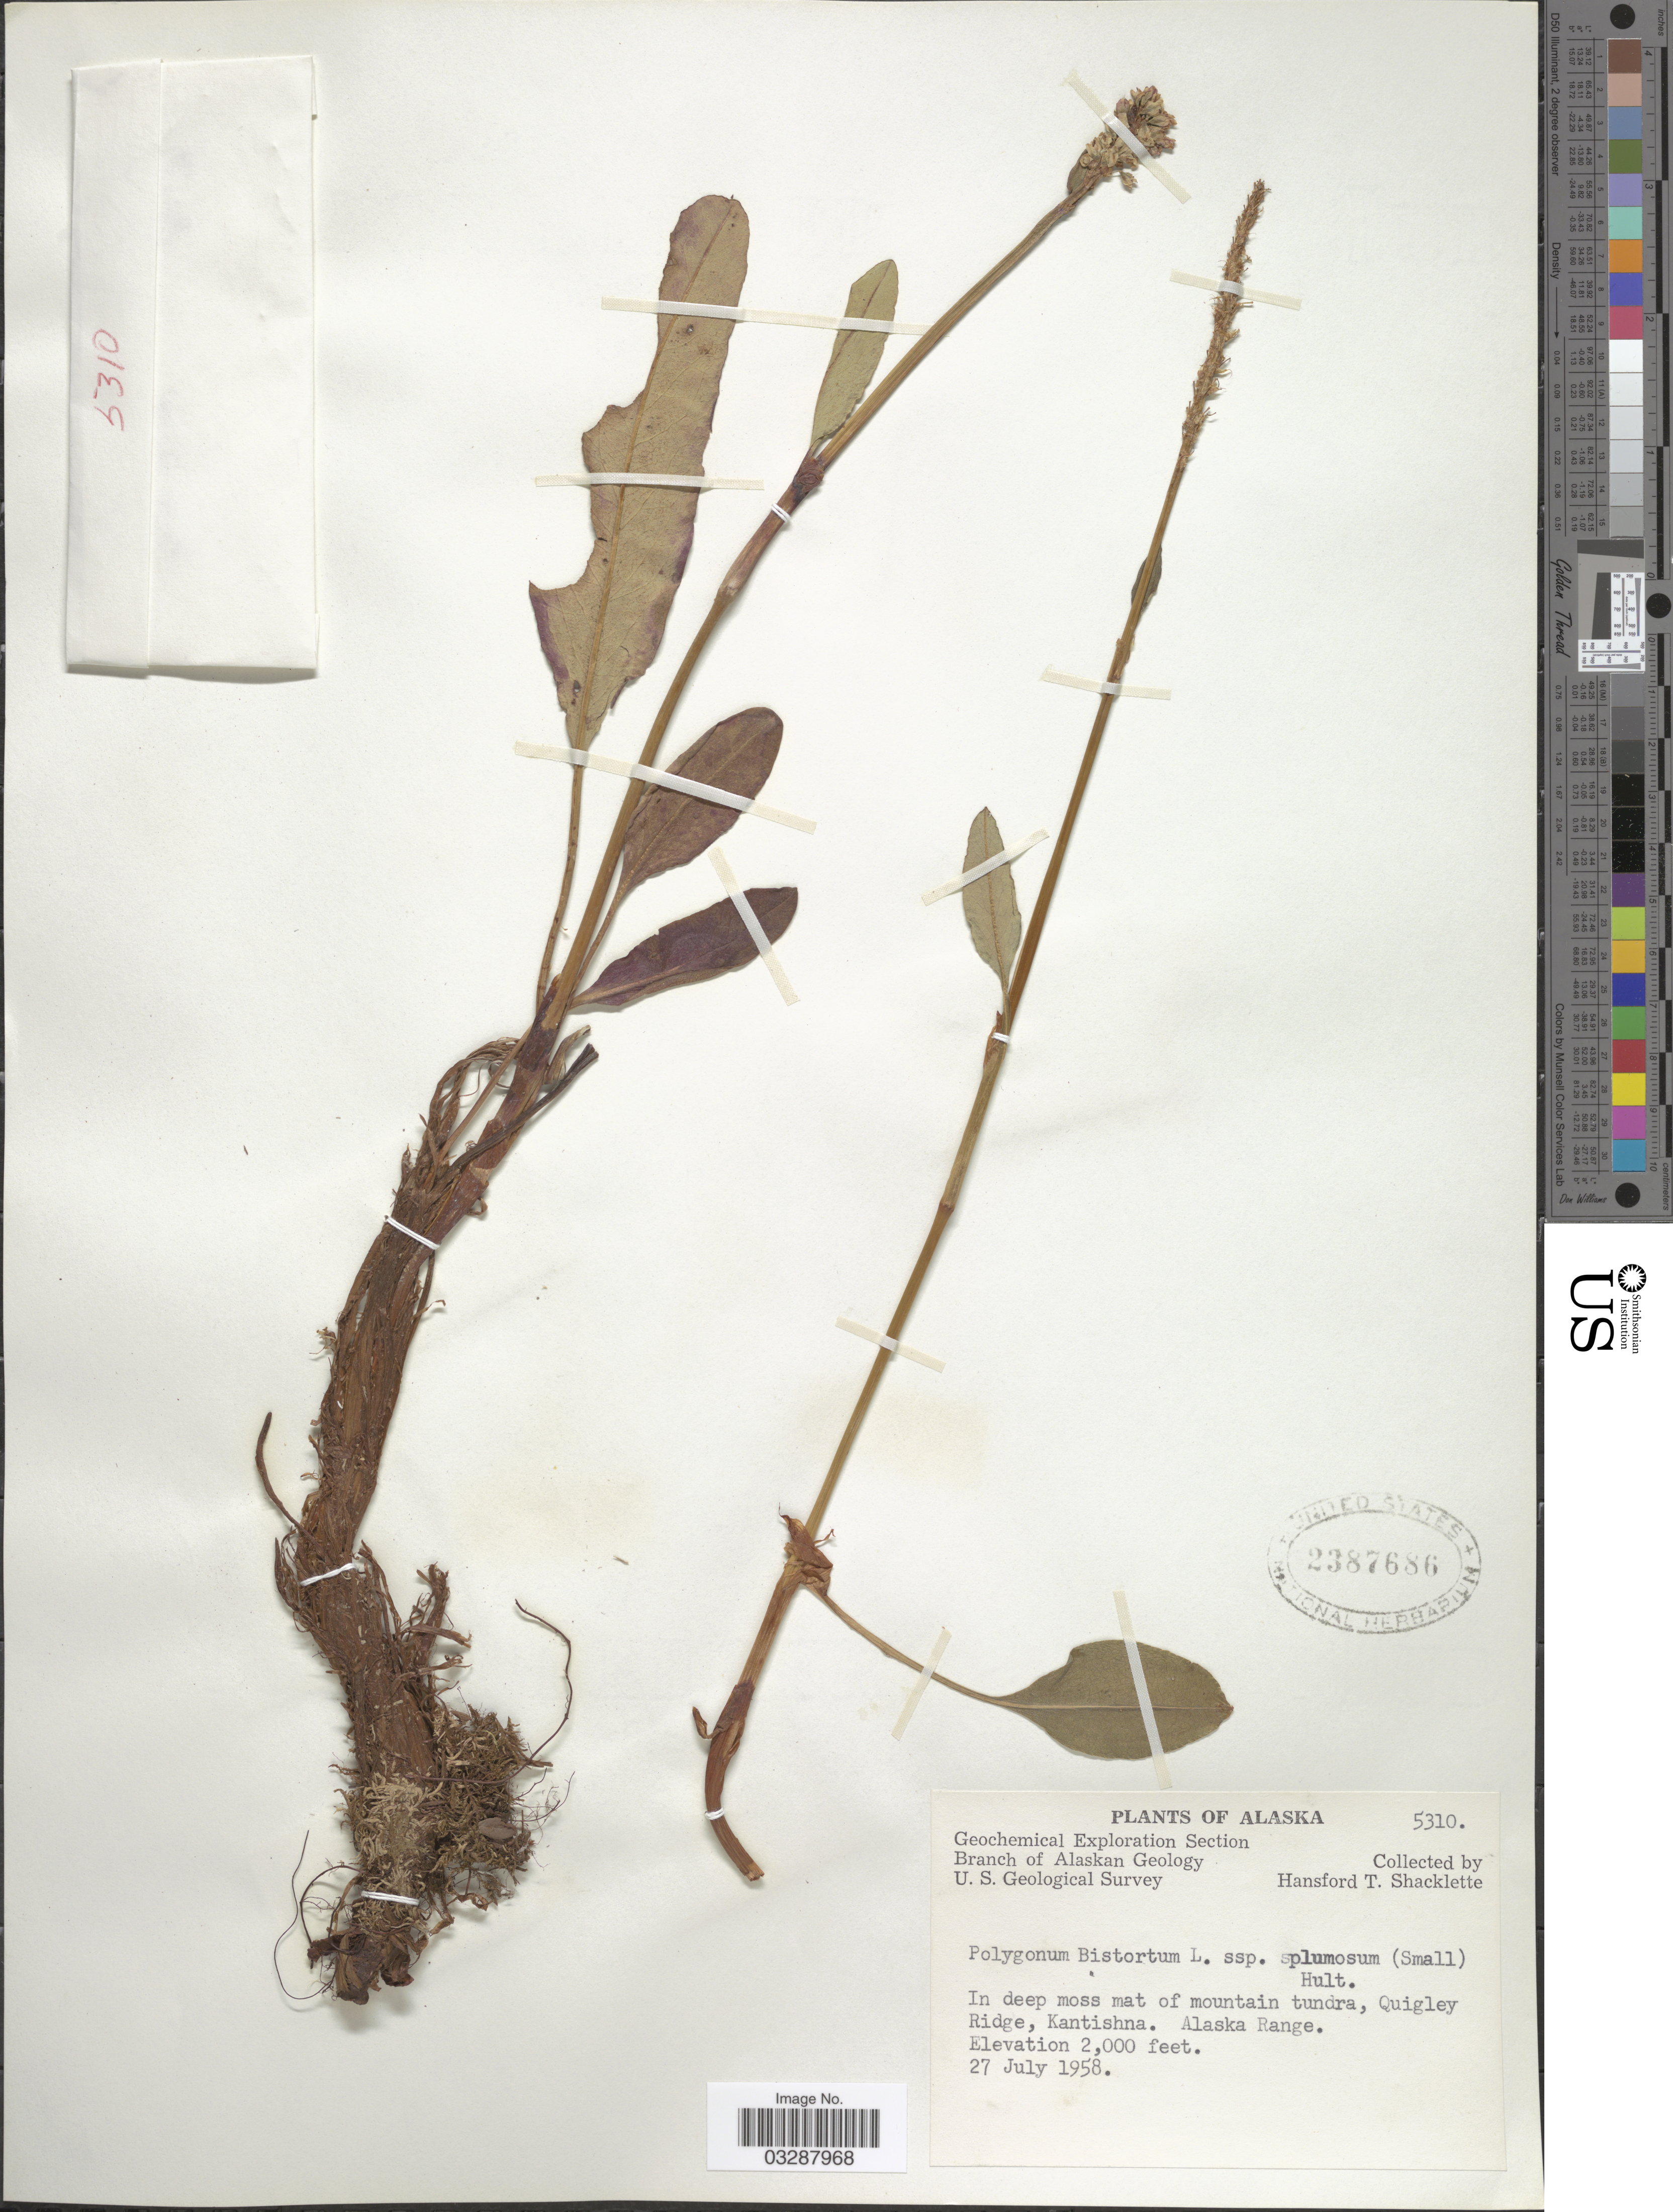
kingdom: Plantae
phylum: Tracheophyta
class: Magnoliopsida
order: Caryophyllales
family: Polygonaceae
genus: Bistorta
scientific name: Bistorta plumosa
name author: (Small) Greene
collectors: H. Shacklette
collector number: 5310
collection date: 1958-07-27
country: United States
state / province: Alaska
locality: In deep moss mat of mountain tundra, Quigley Ridge, Kantishna. Alaska Range.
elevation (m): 610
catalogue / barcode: US 2387686